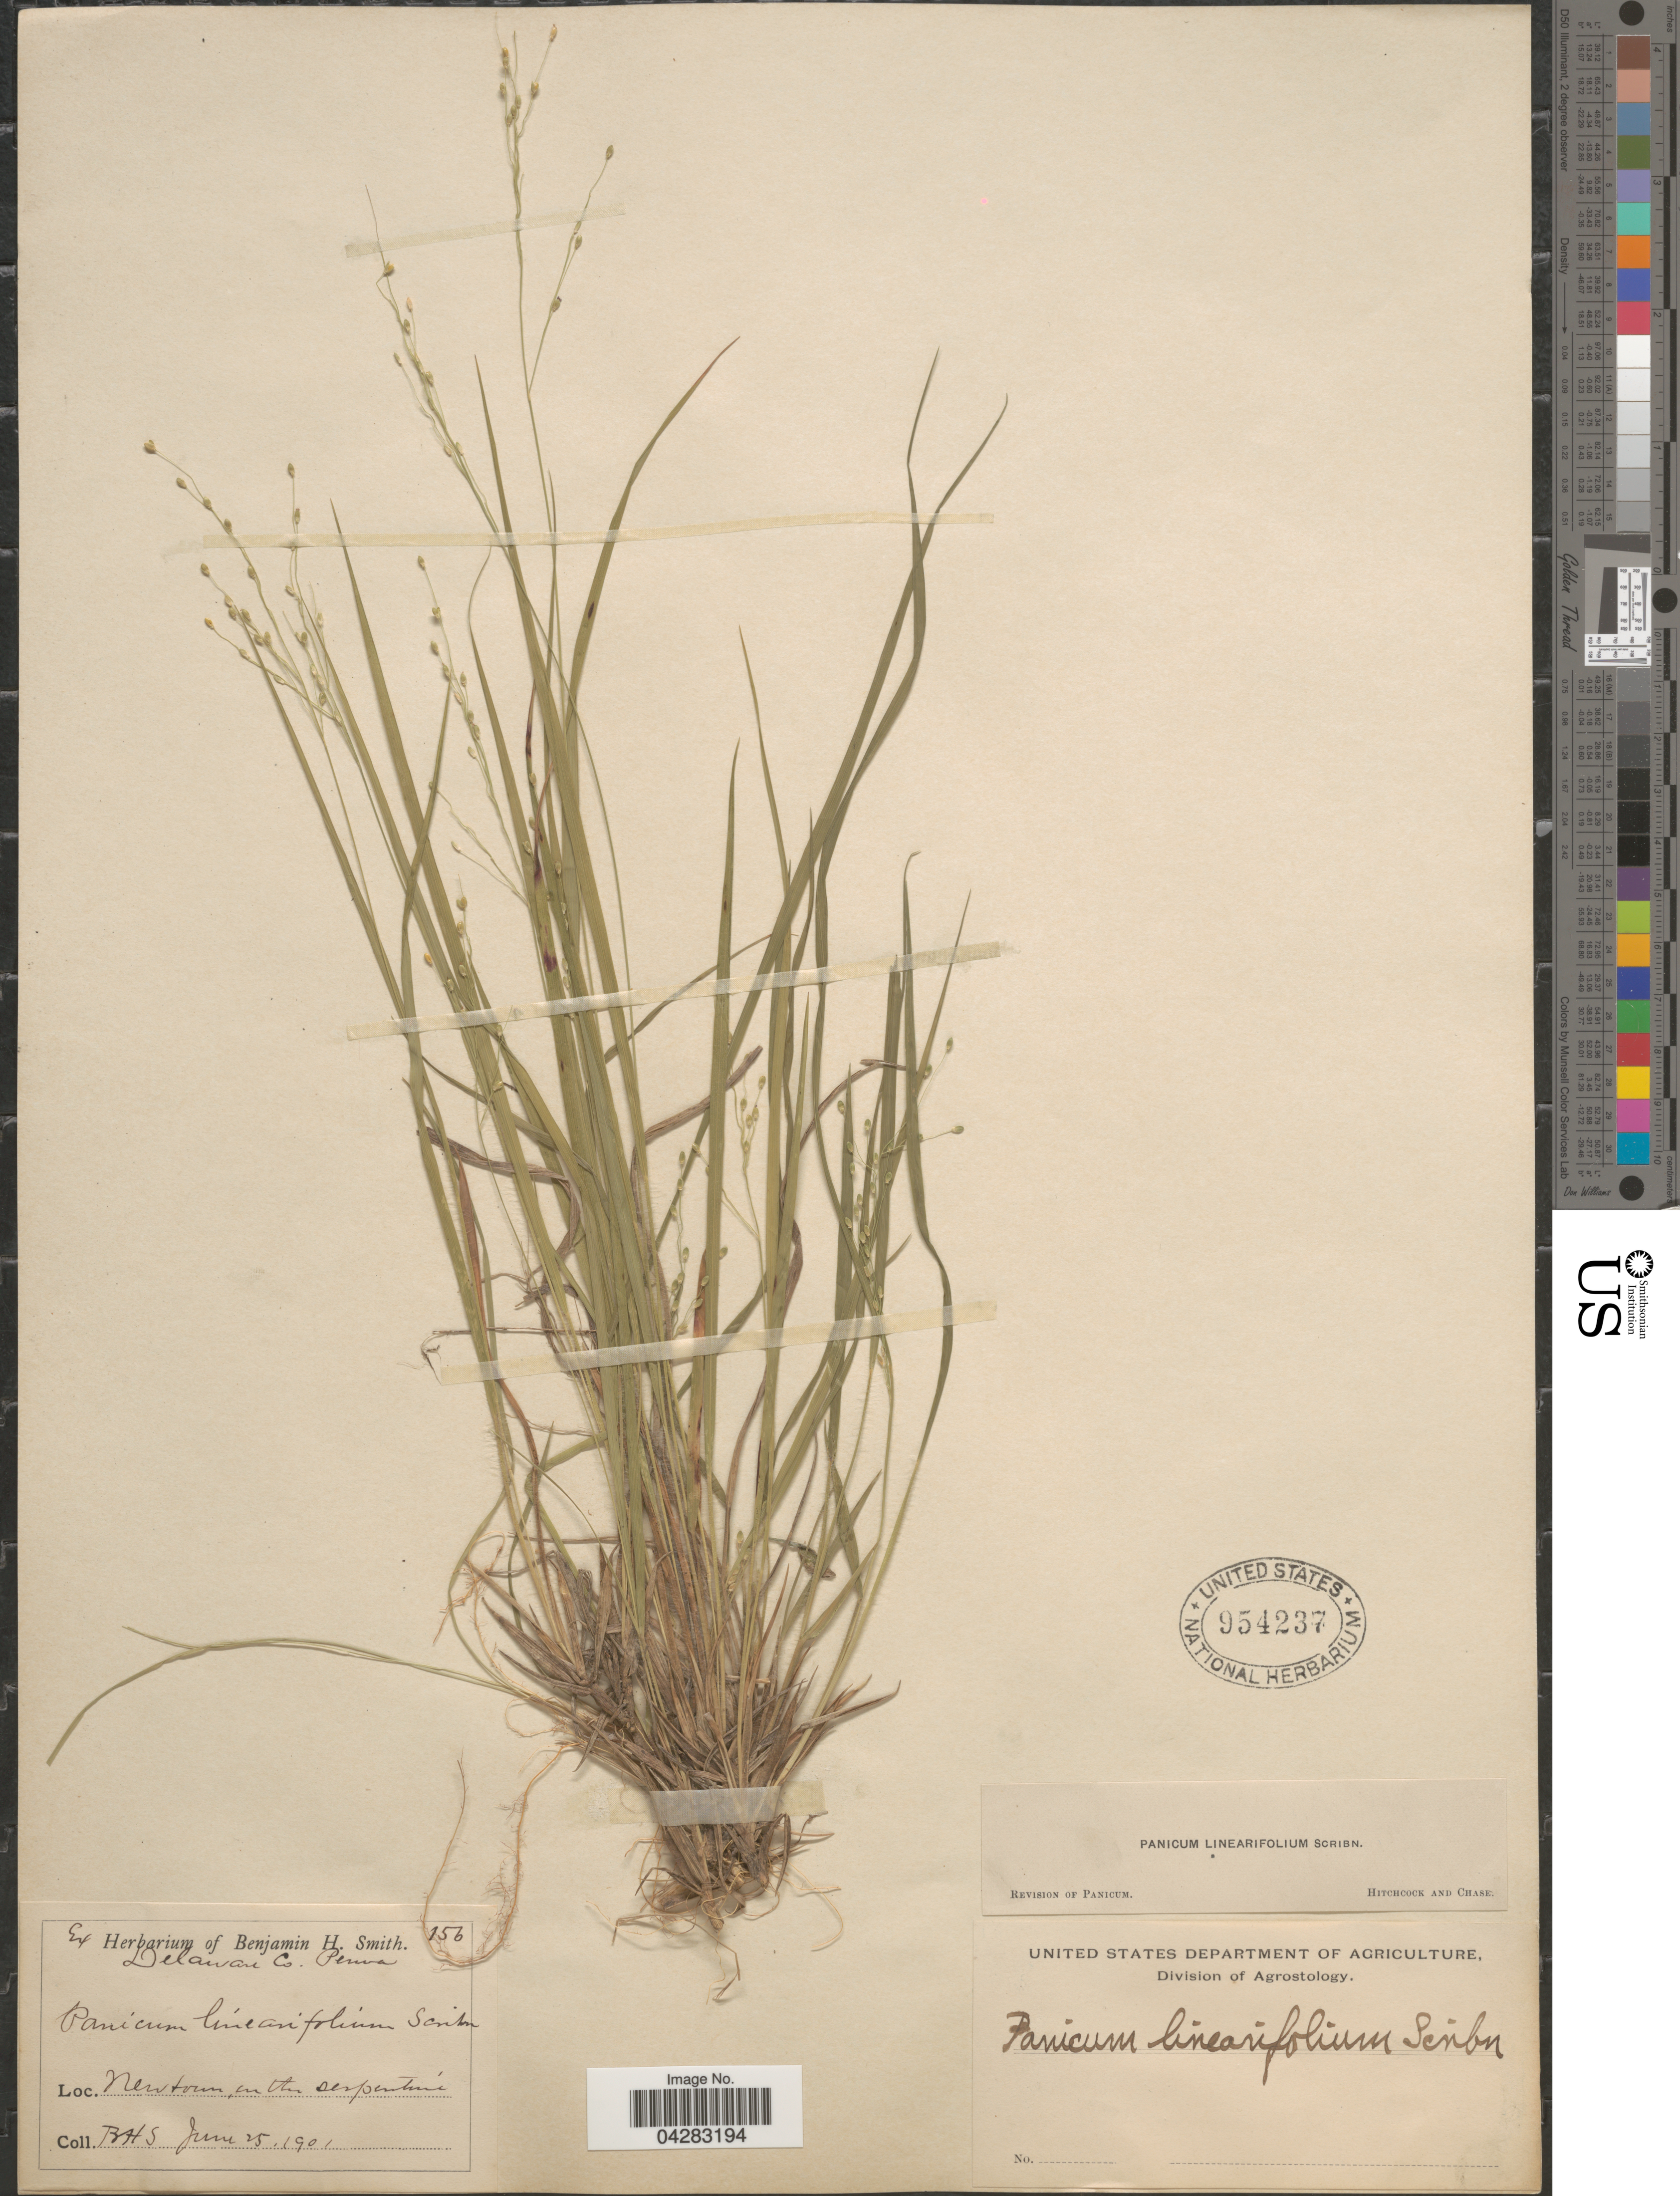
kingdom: Plantae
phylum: Tracheophyta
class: Liliopsida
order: Poales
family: Poaceae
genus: Dichanthelium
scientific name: Dichanthelium linearifolium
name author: (Scribn.) Gould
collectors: B. H. Smith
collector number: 156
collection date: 1901-06-25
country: United States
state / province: Pennsylvania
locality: Delaware Co.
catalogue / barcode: US 954237